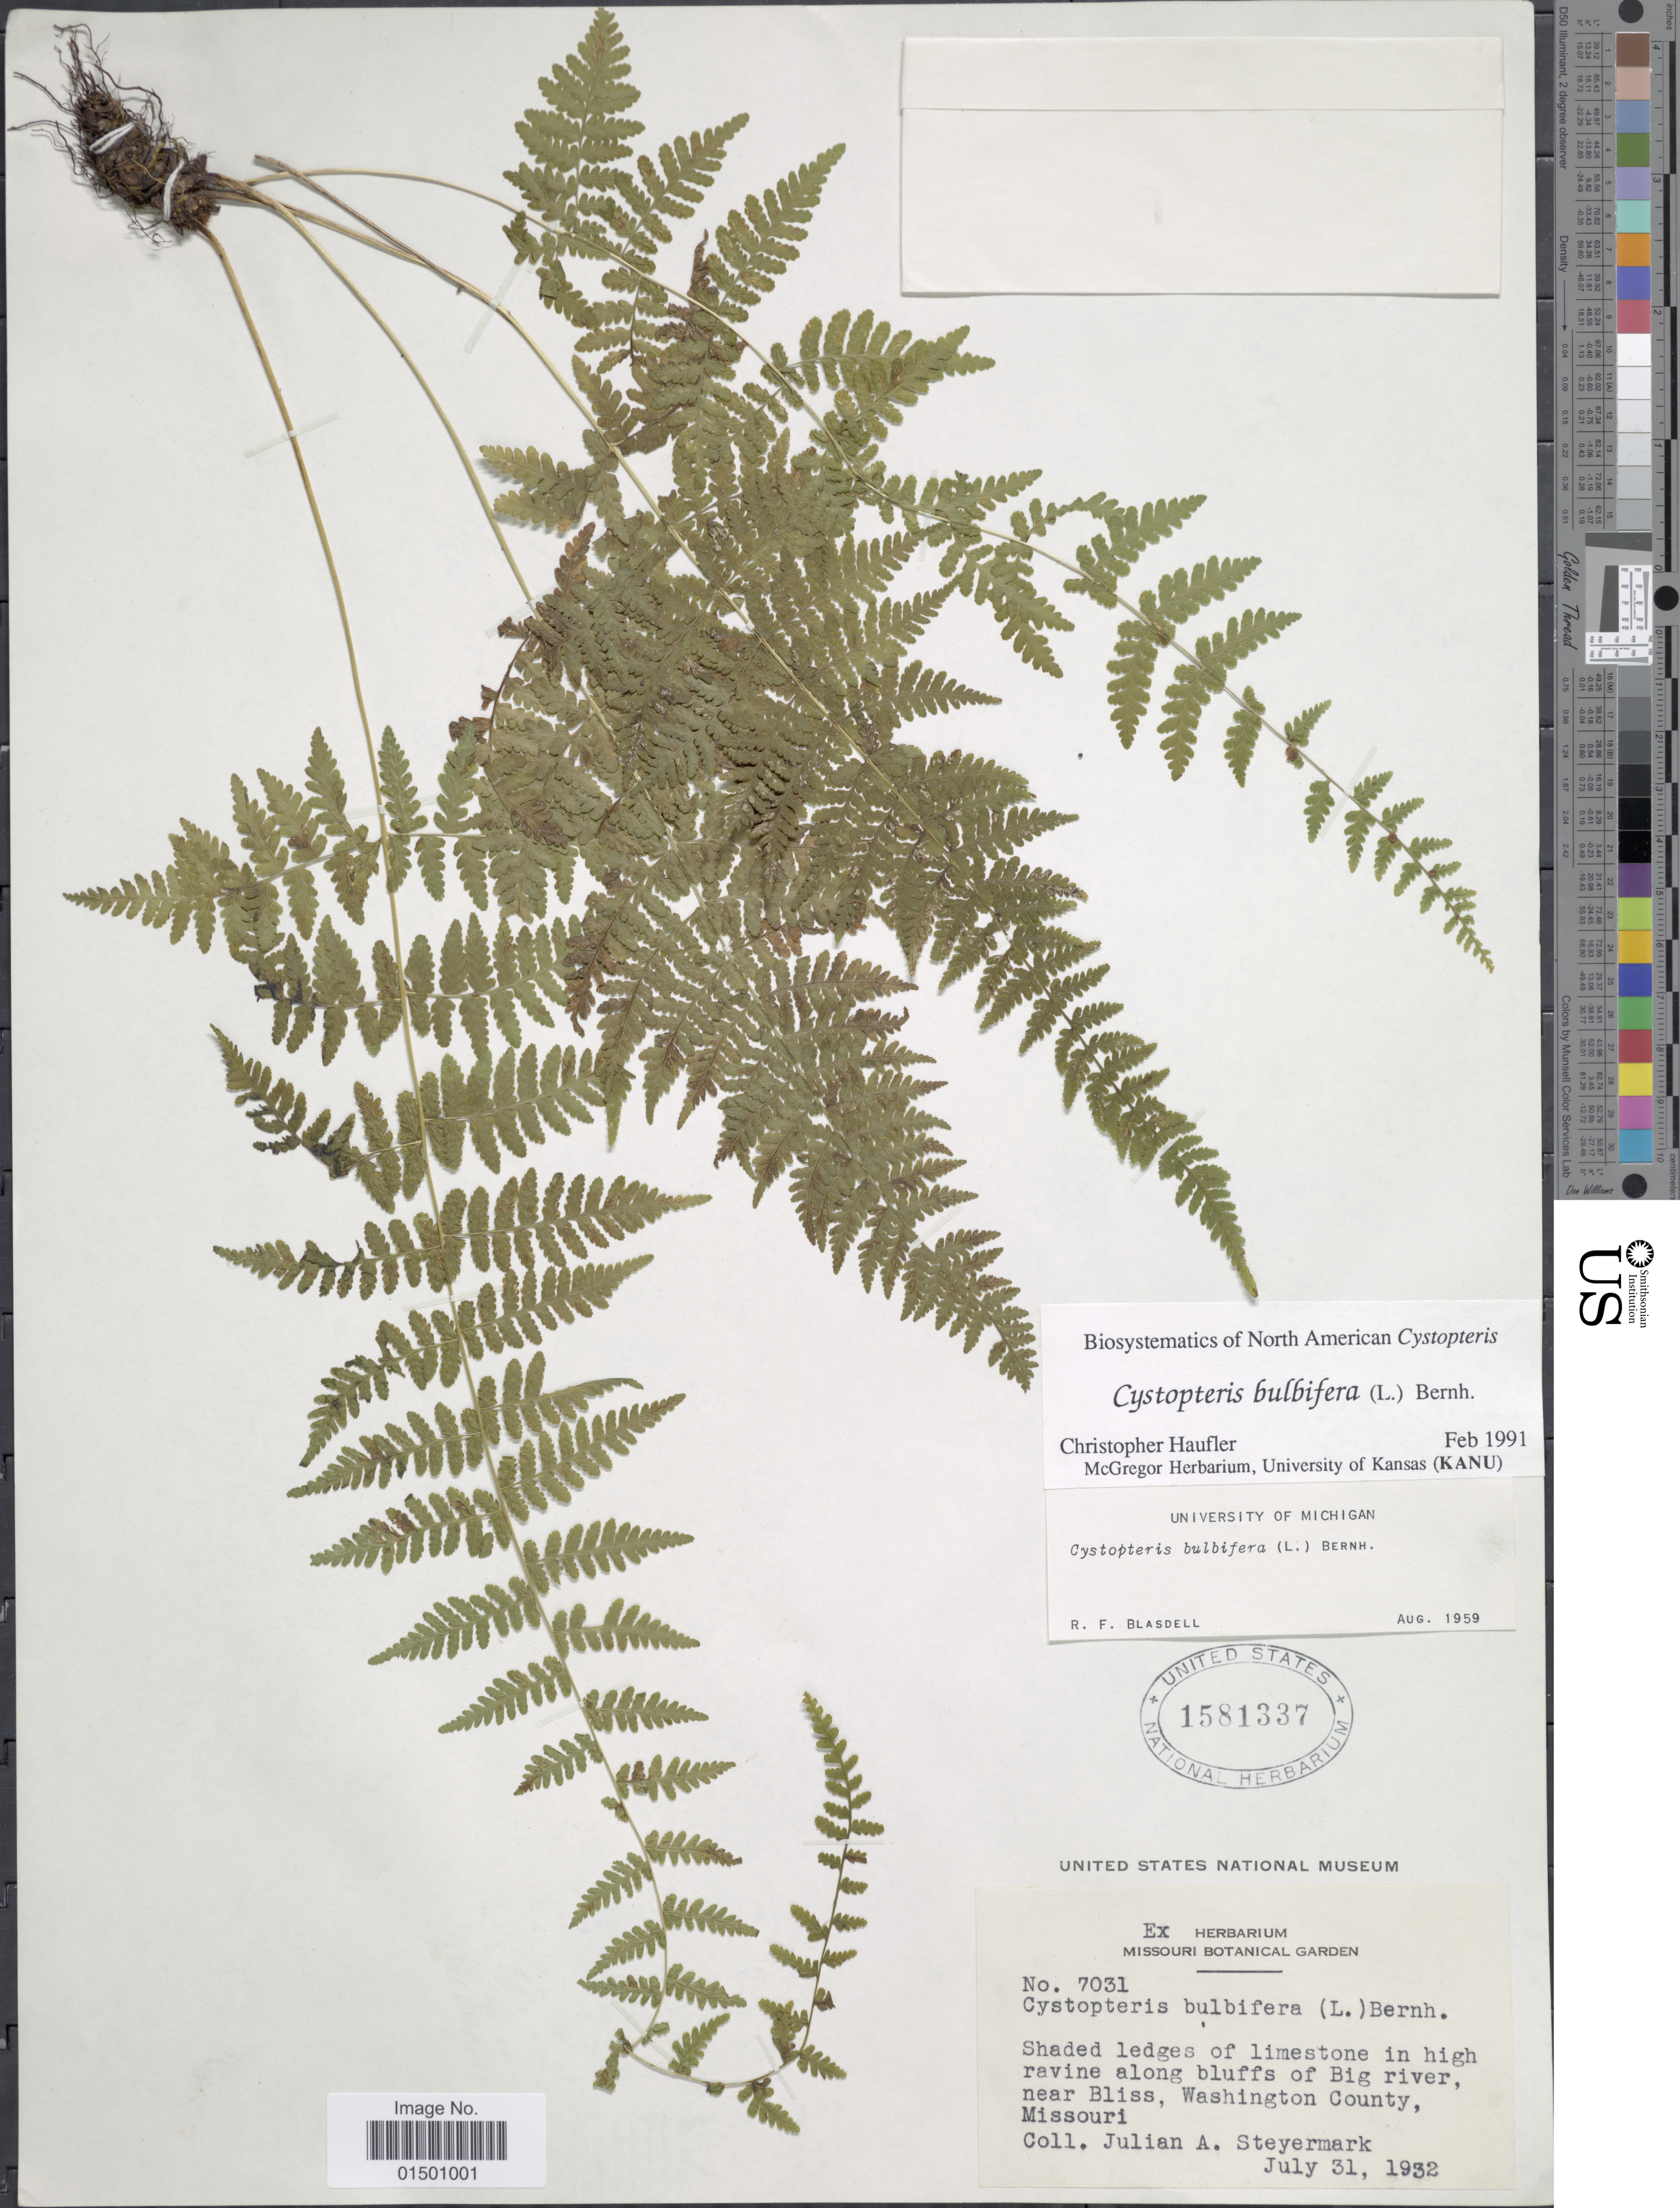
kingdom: Plantae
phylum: Tracheophyta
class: Polypodiopsida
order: Polypodiales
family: Cystopteridaceae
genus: Cystopteris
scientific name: Cystopteris bulbifera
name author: (L.) Bernh.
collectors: J. Steyermark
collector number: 7031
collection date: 1932-07-31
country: United States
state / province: Missouri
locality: Along bluffs of Big river, near Bliss, Washington County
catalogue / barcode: US 1581337